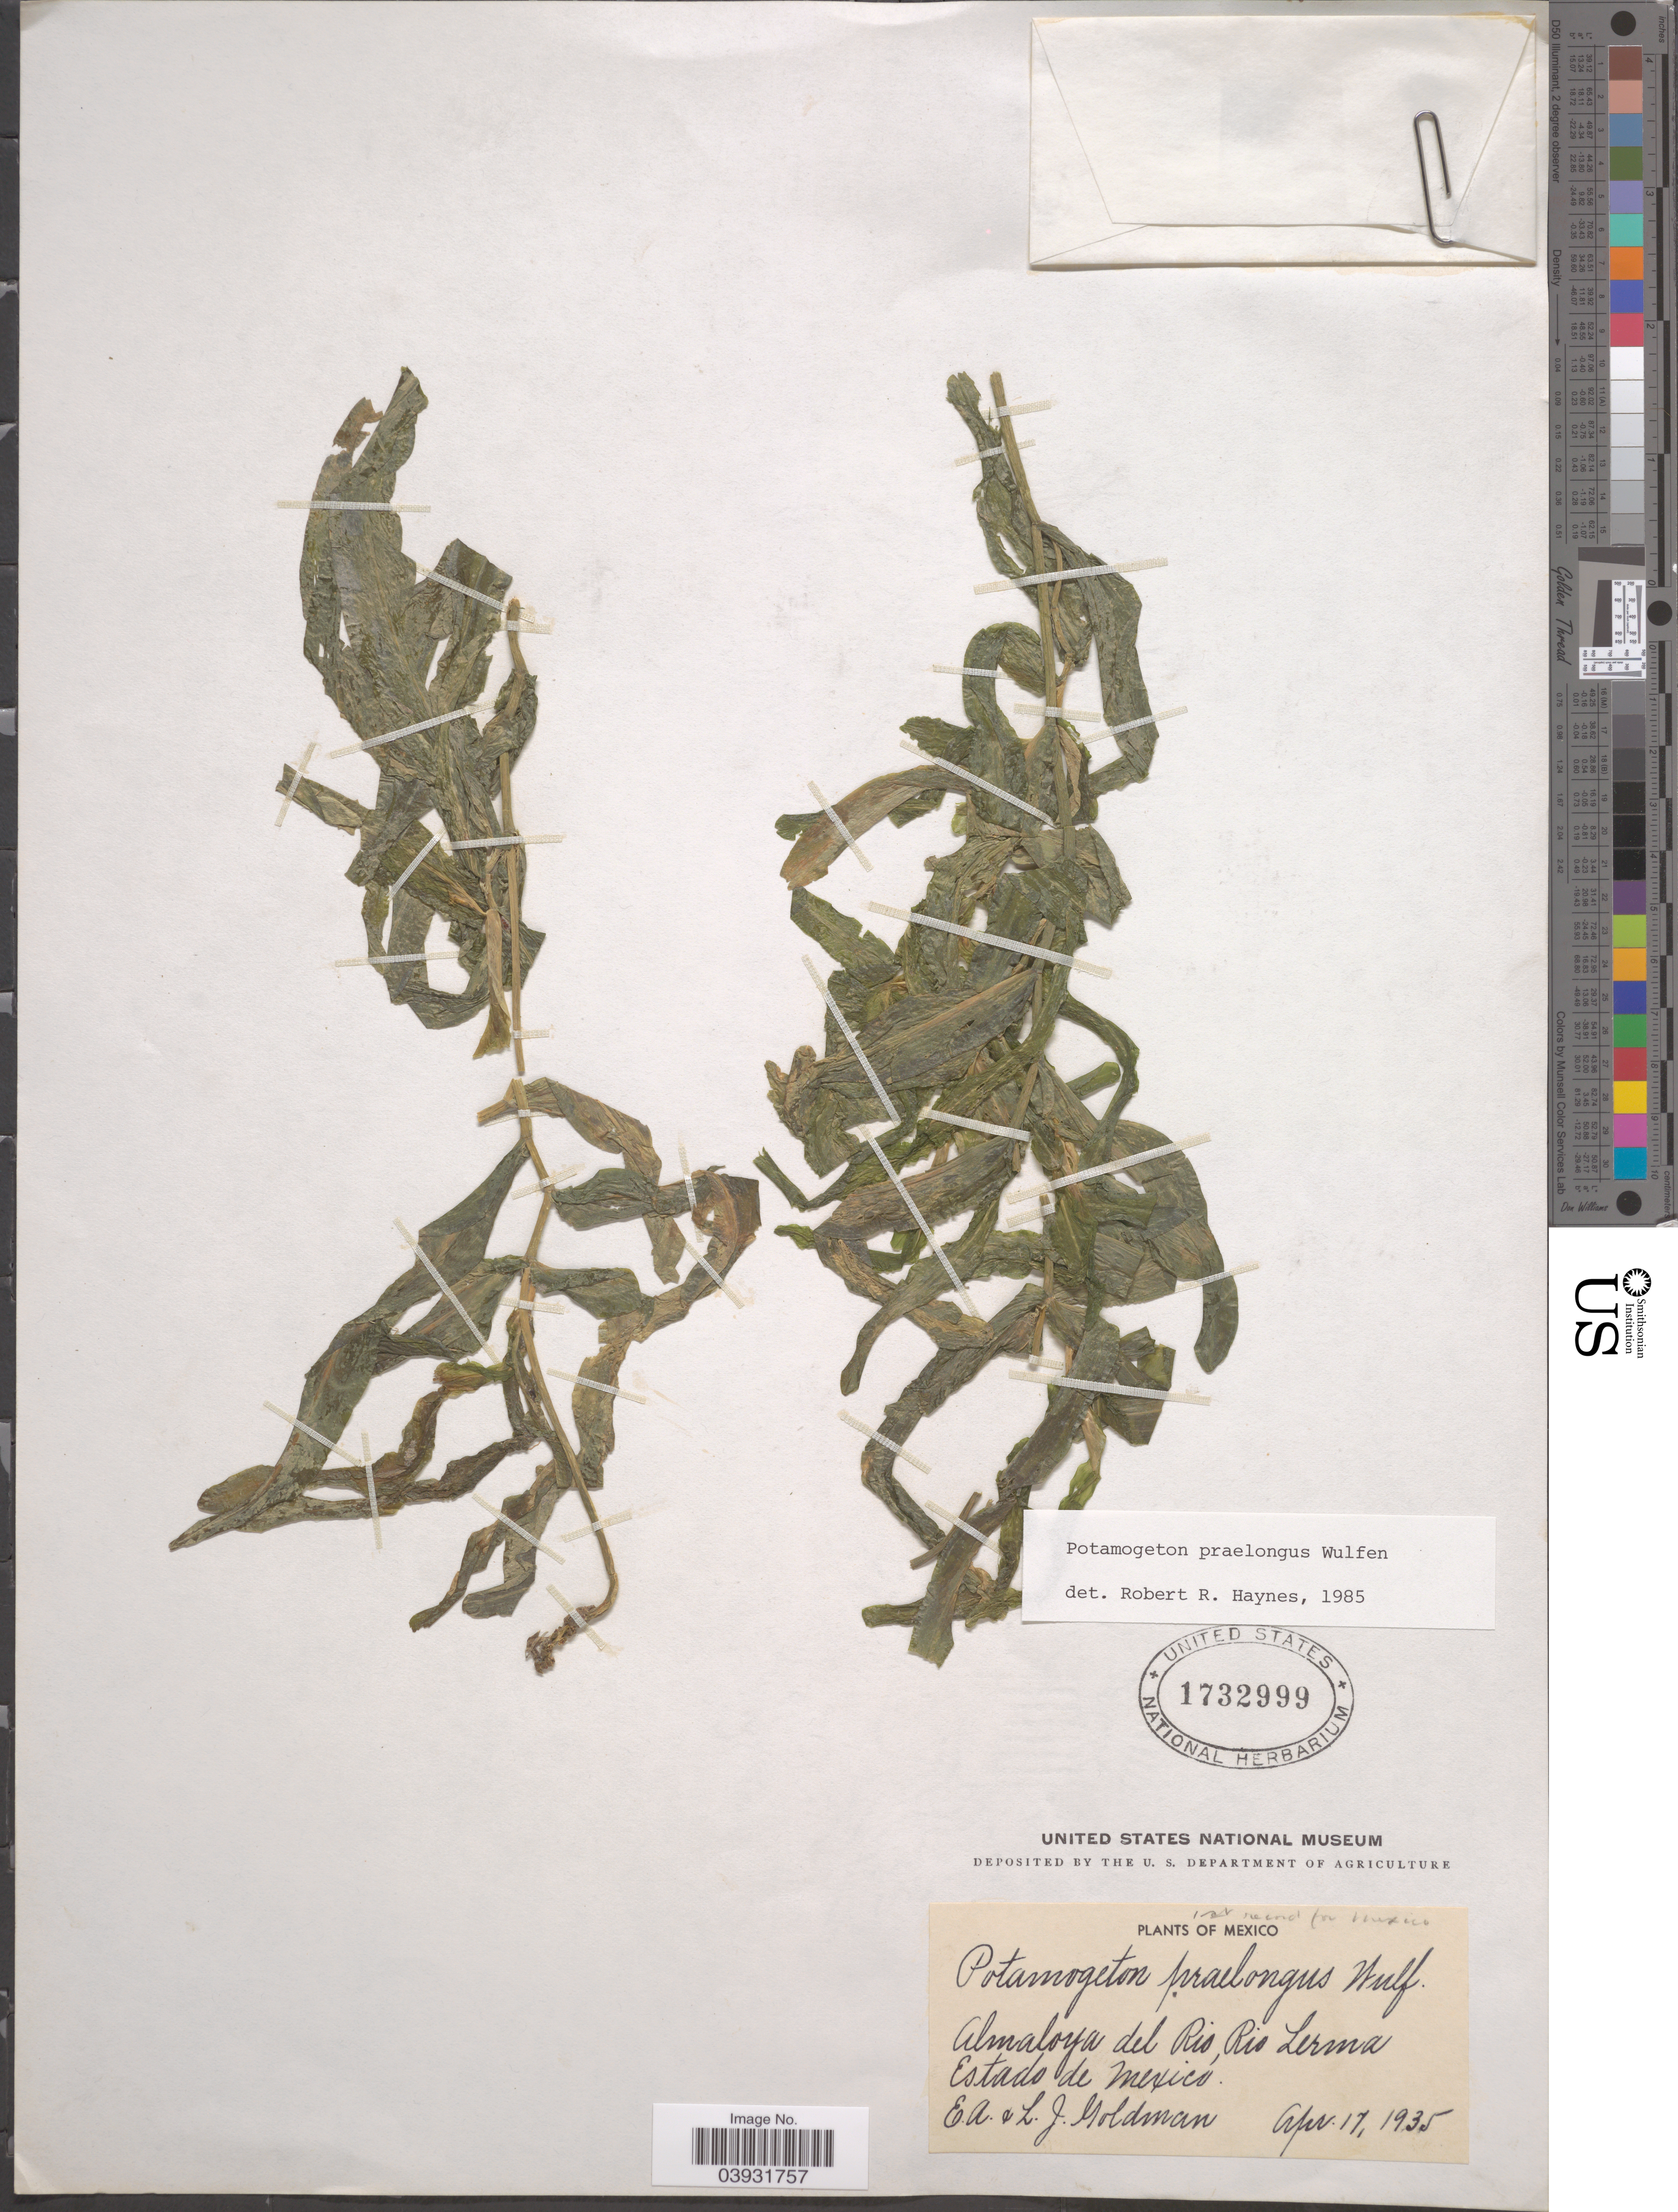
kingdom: Plantae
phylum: Tracheophyta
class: Liliopsida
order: Alismatales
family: Potamogetonaceae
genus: Potamogeton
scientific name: Potamogeton praelongus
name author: Wulfen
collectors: E. A. Goldman & L. Goldman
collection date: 1935-04-17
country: Mexico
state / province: México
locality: Almaloya del Rio, Rio Lerma.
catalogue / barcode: US 1732999